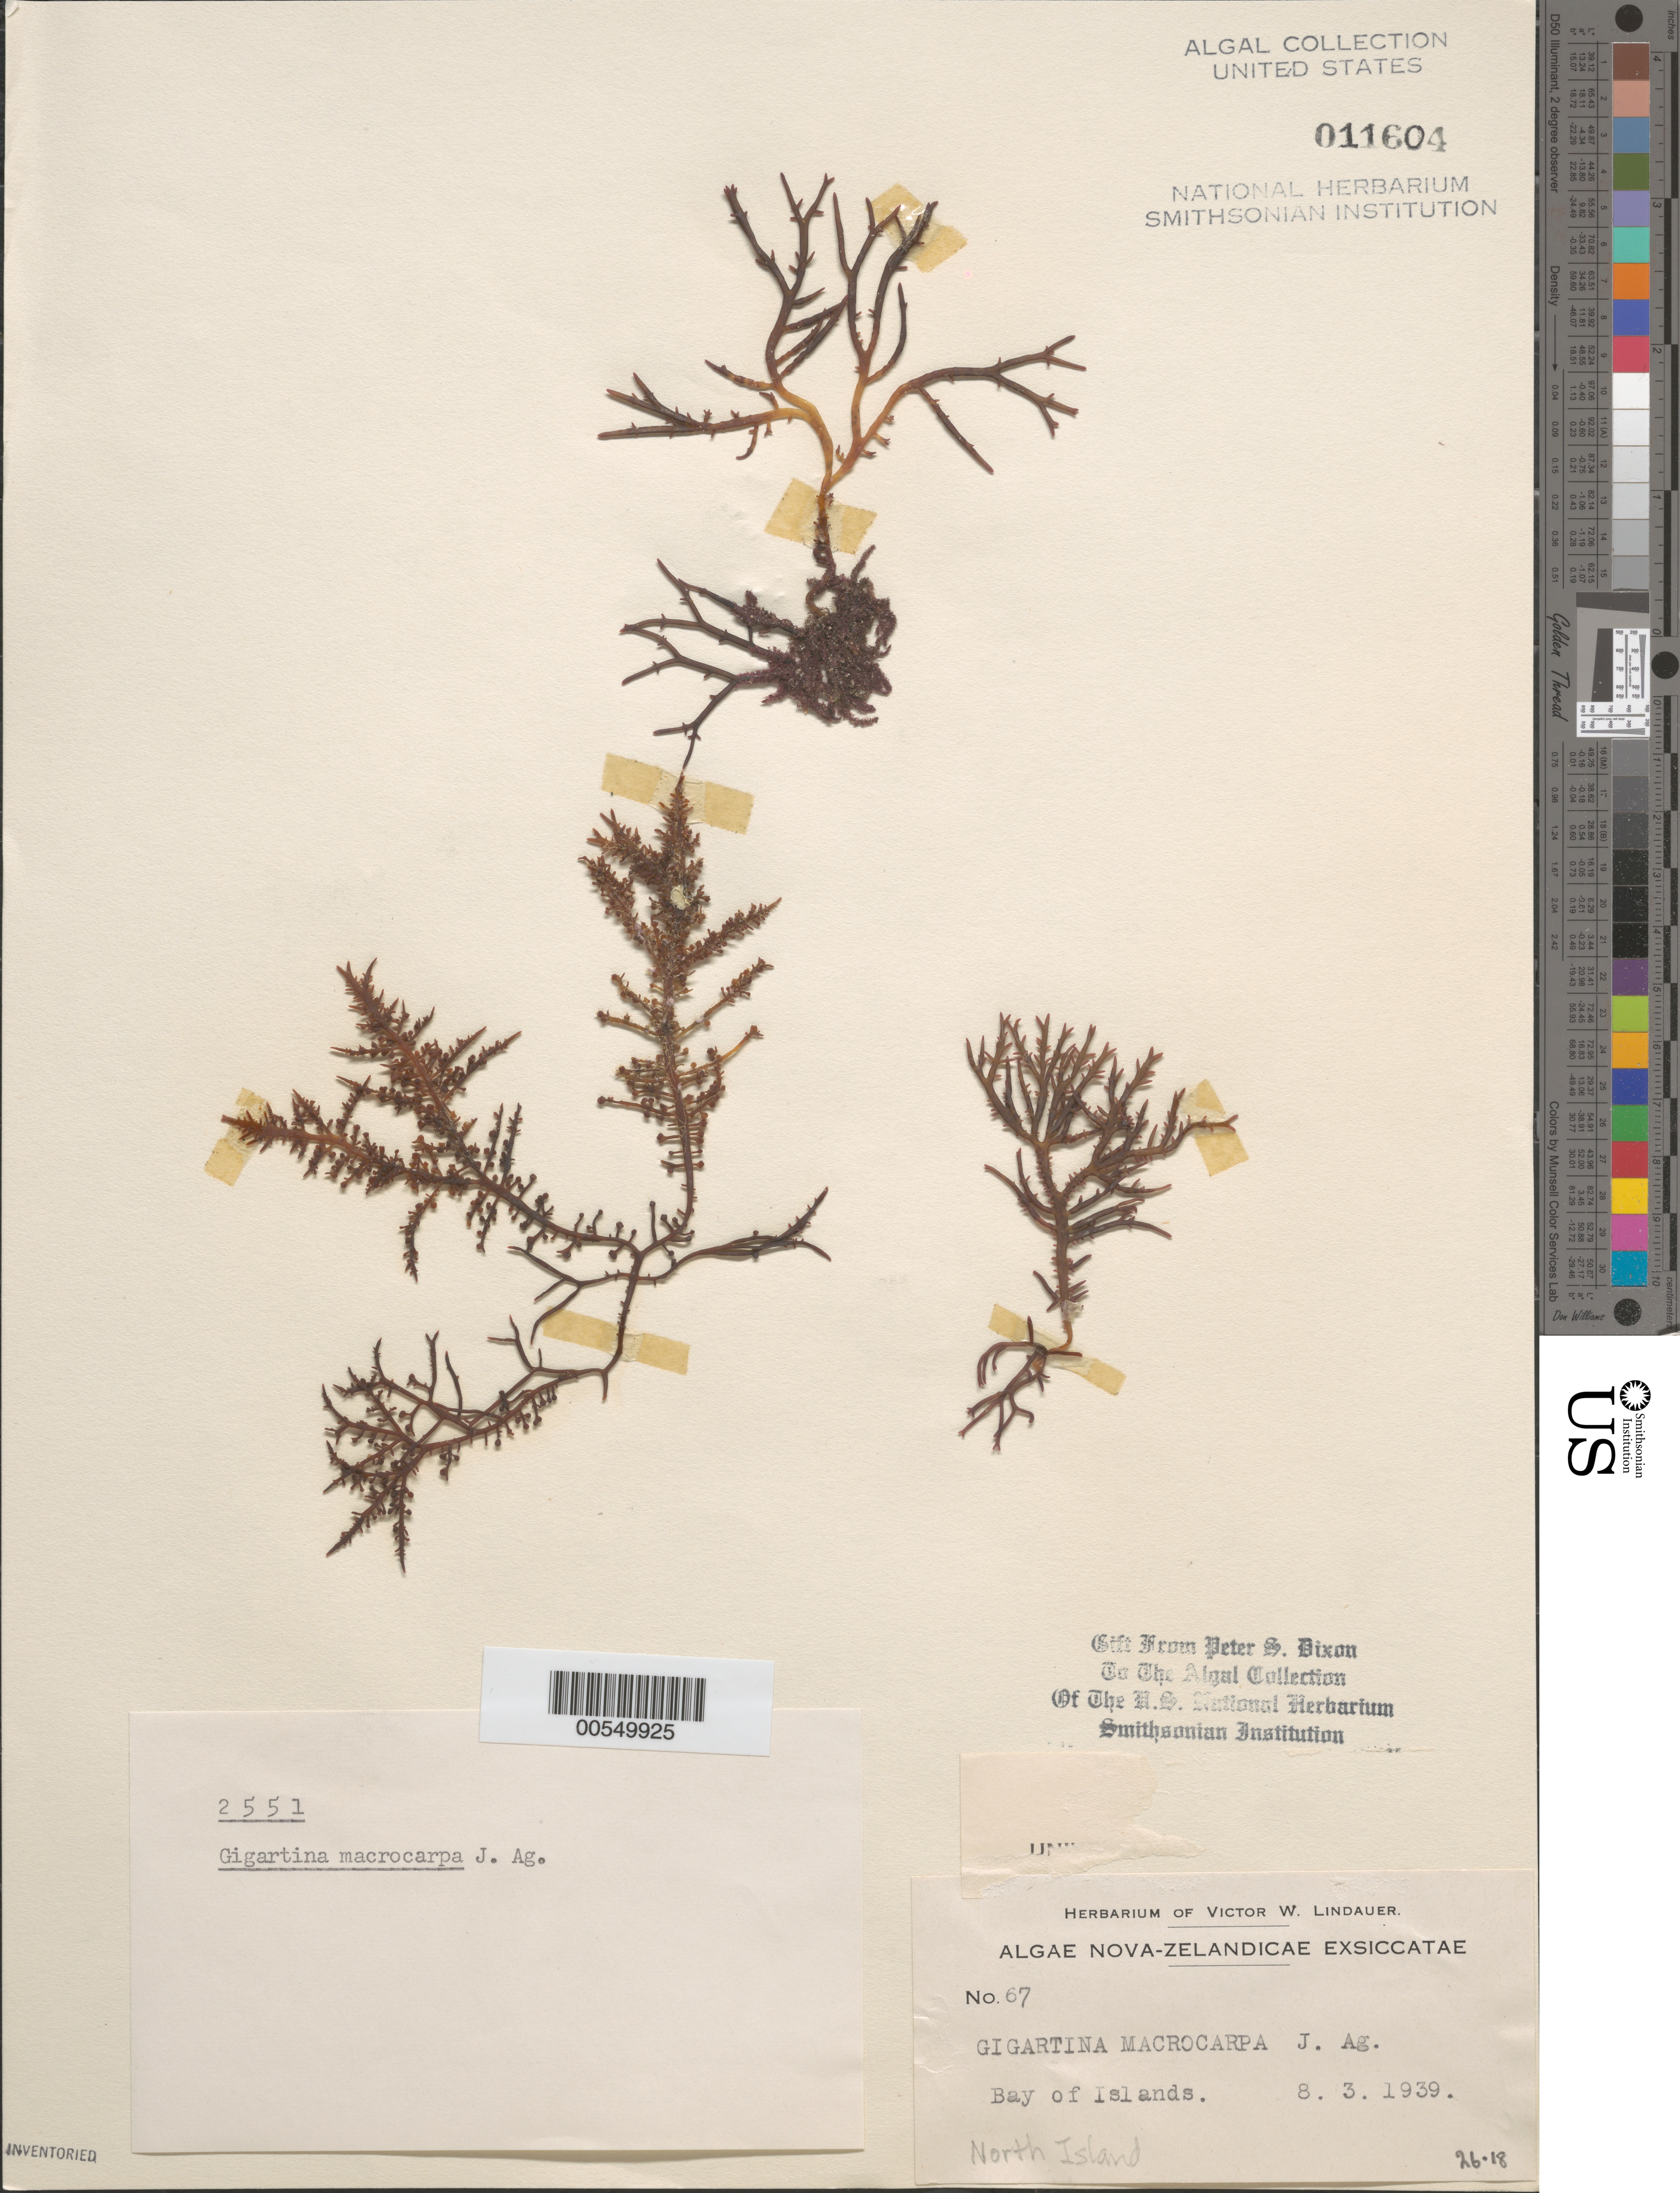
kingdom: Plantae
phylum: Rhodophyta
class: Florideophyceae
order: Gigartinales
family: Gigartinaceae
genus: Gigartina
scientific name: Gigartina macrocarpa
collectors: V. Lindauer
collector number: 67 & PSD 2551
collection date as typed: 08 Mar 1939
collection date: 1939-03-08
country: New Zealand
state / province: Northland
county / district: Far North District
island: North Island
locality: Bay of Islands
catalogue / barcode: US 11604